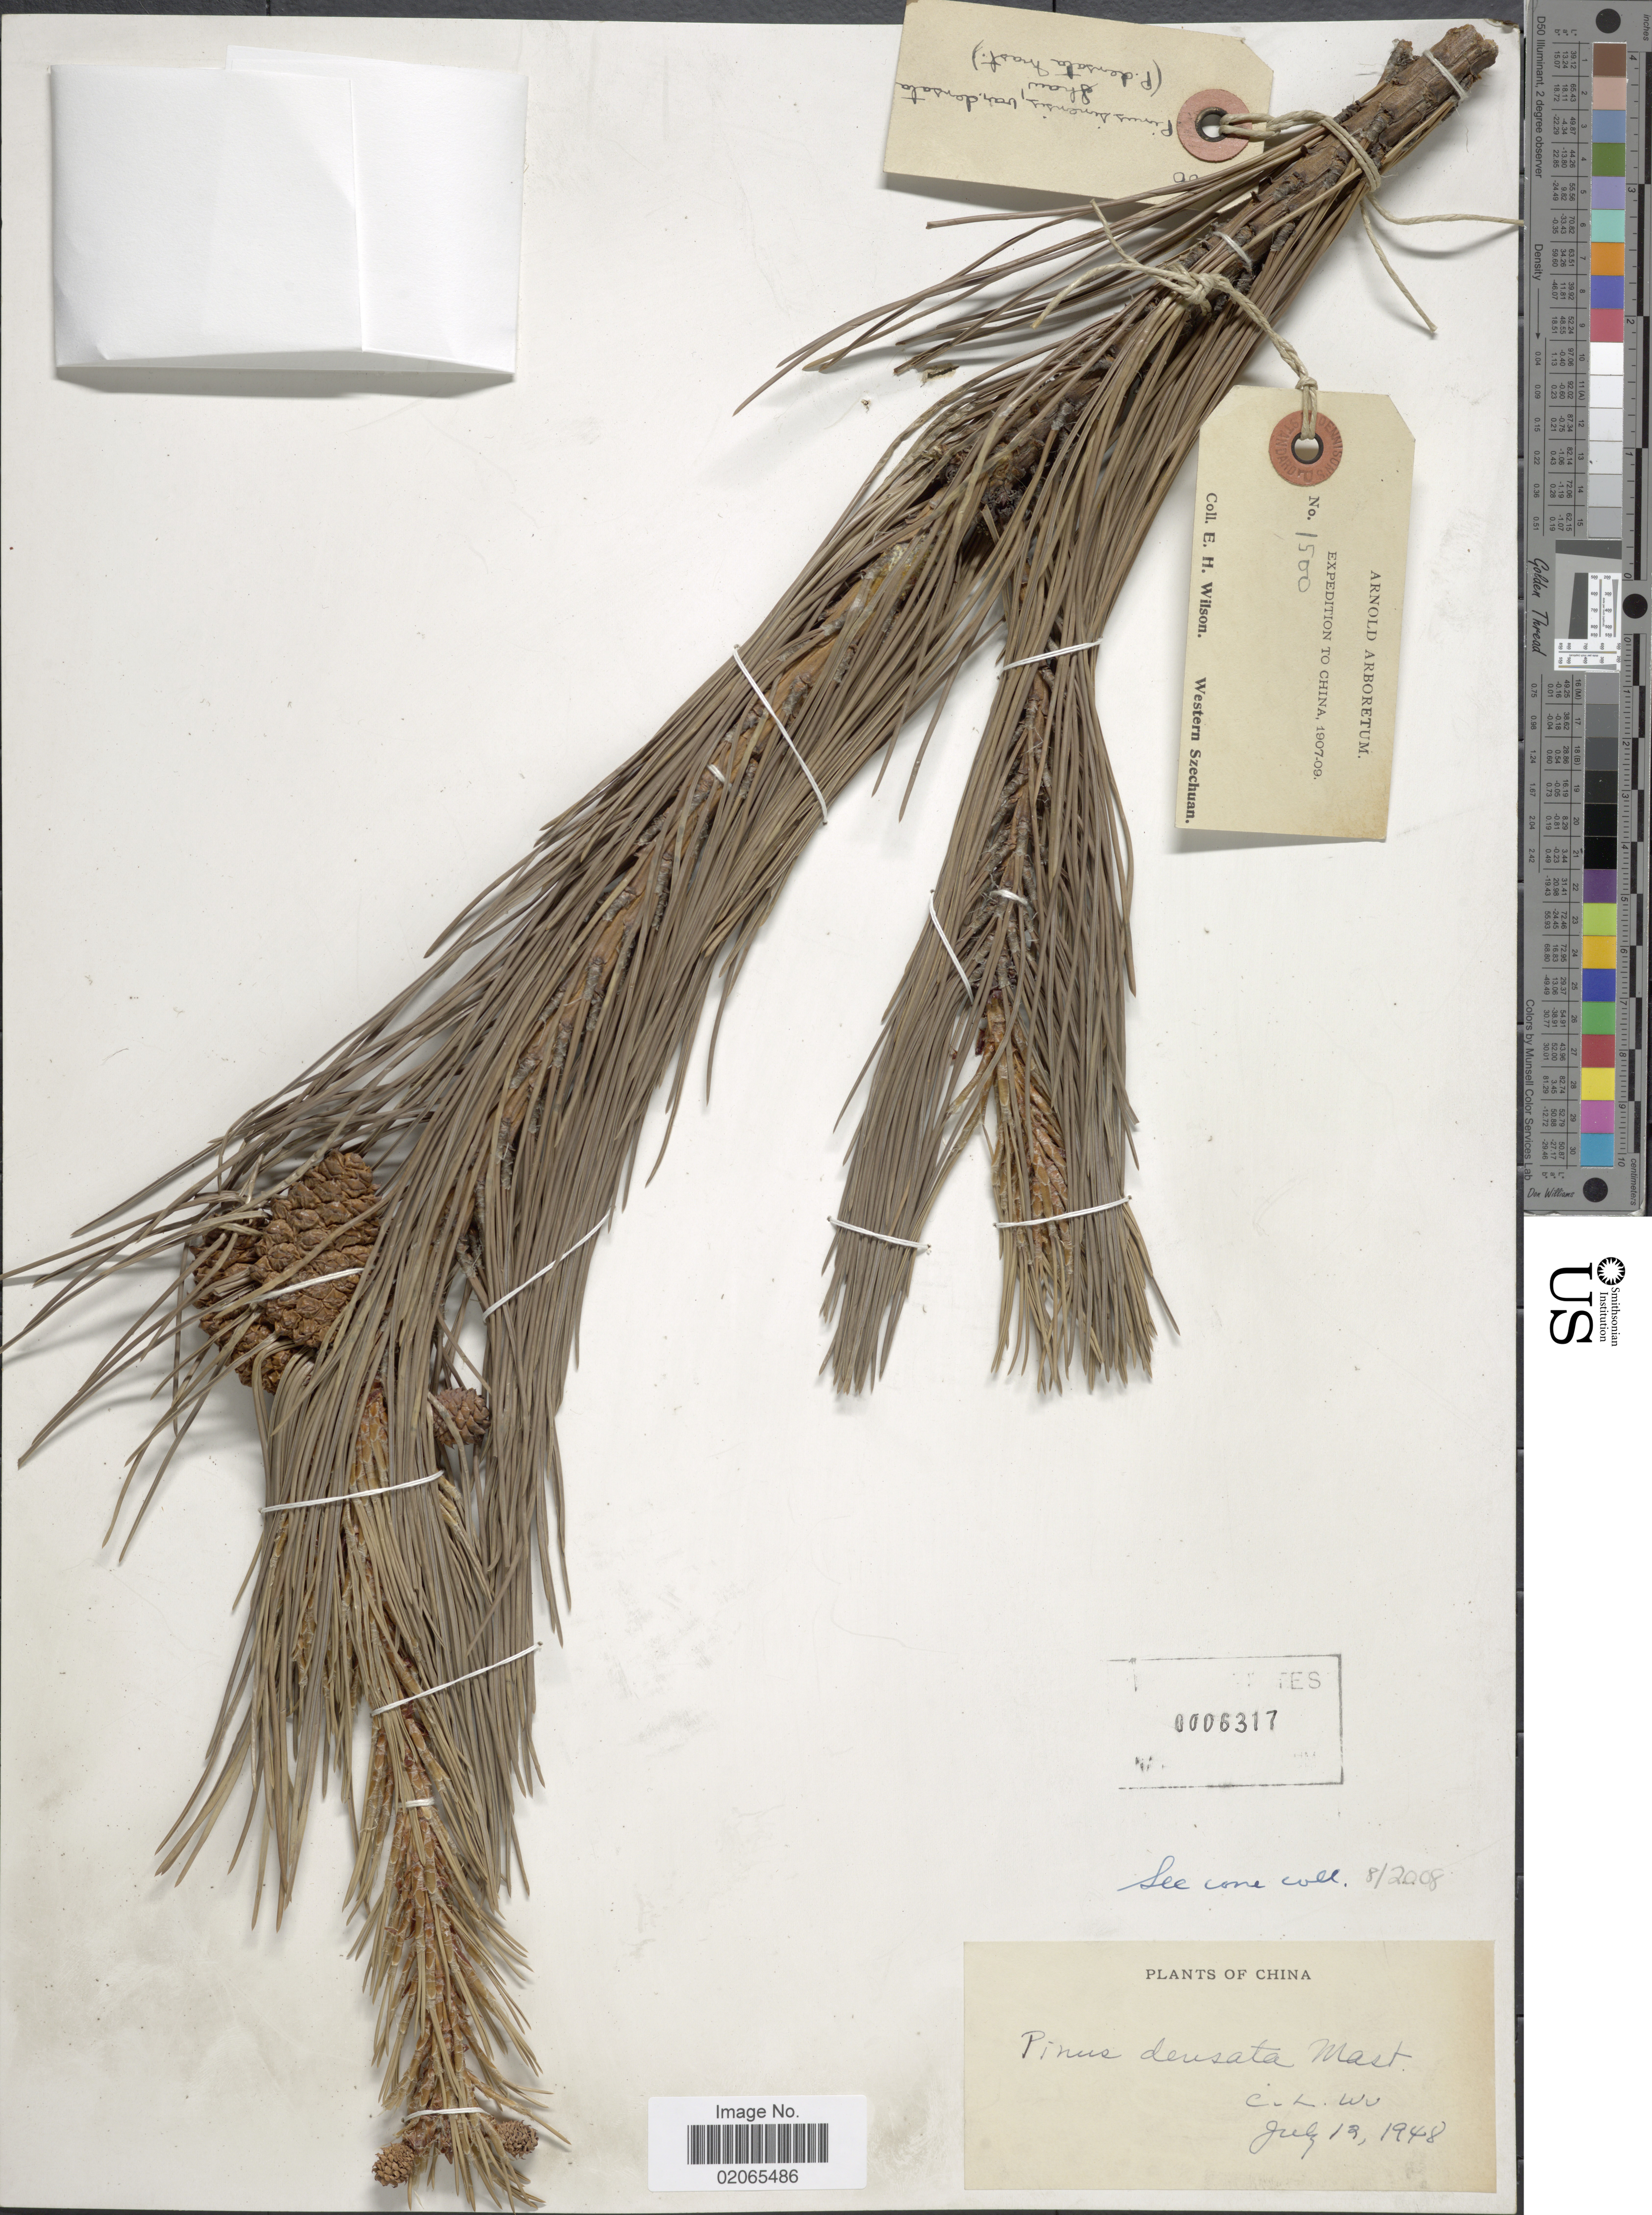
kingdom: Plantae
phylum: Tracheophyta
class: Pinopsida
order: Pinales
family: Pinaceae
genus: Pinus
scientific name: Pinus densata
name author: Mast.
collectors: E. Wilson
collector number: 1500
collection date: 1907/1909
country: China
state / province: Sichuan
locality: Western Szechuan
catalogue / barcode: US 6317